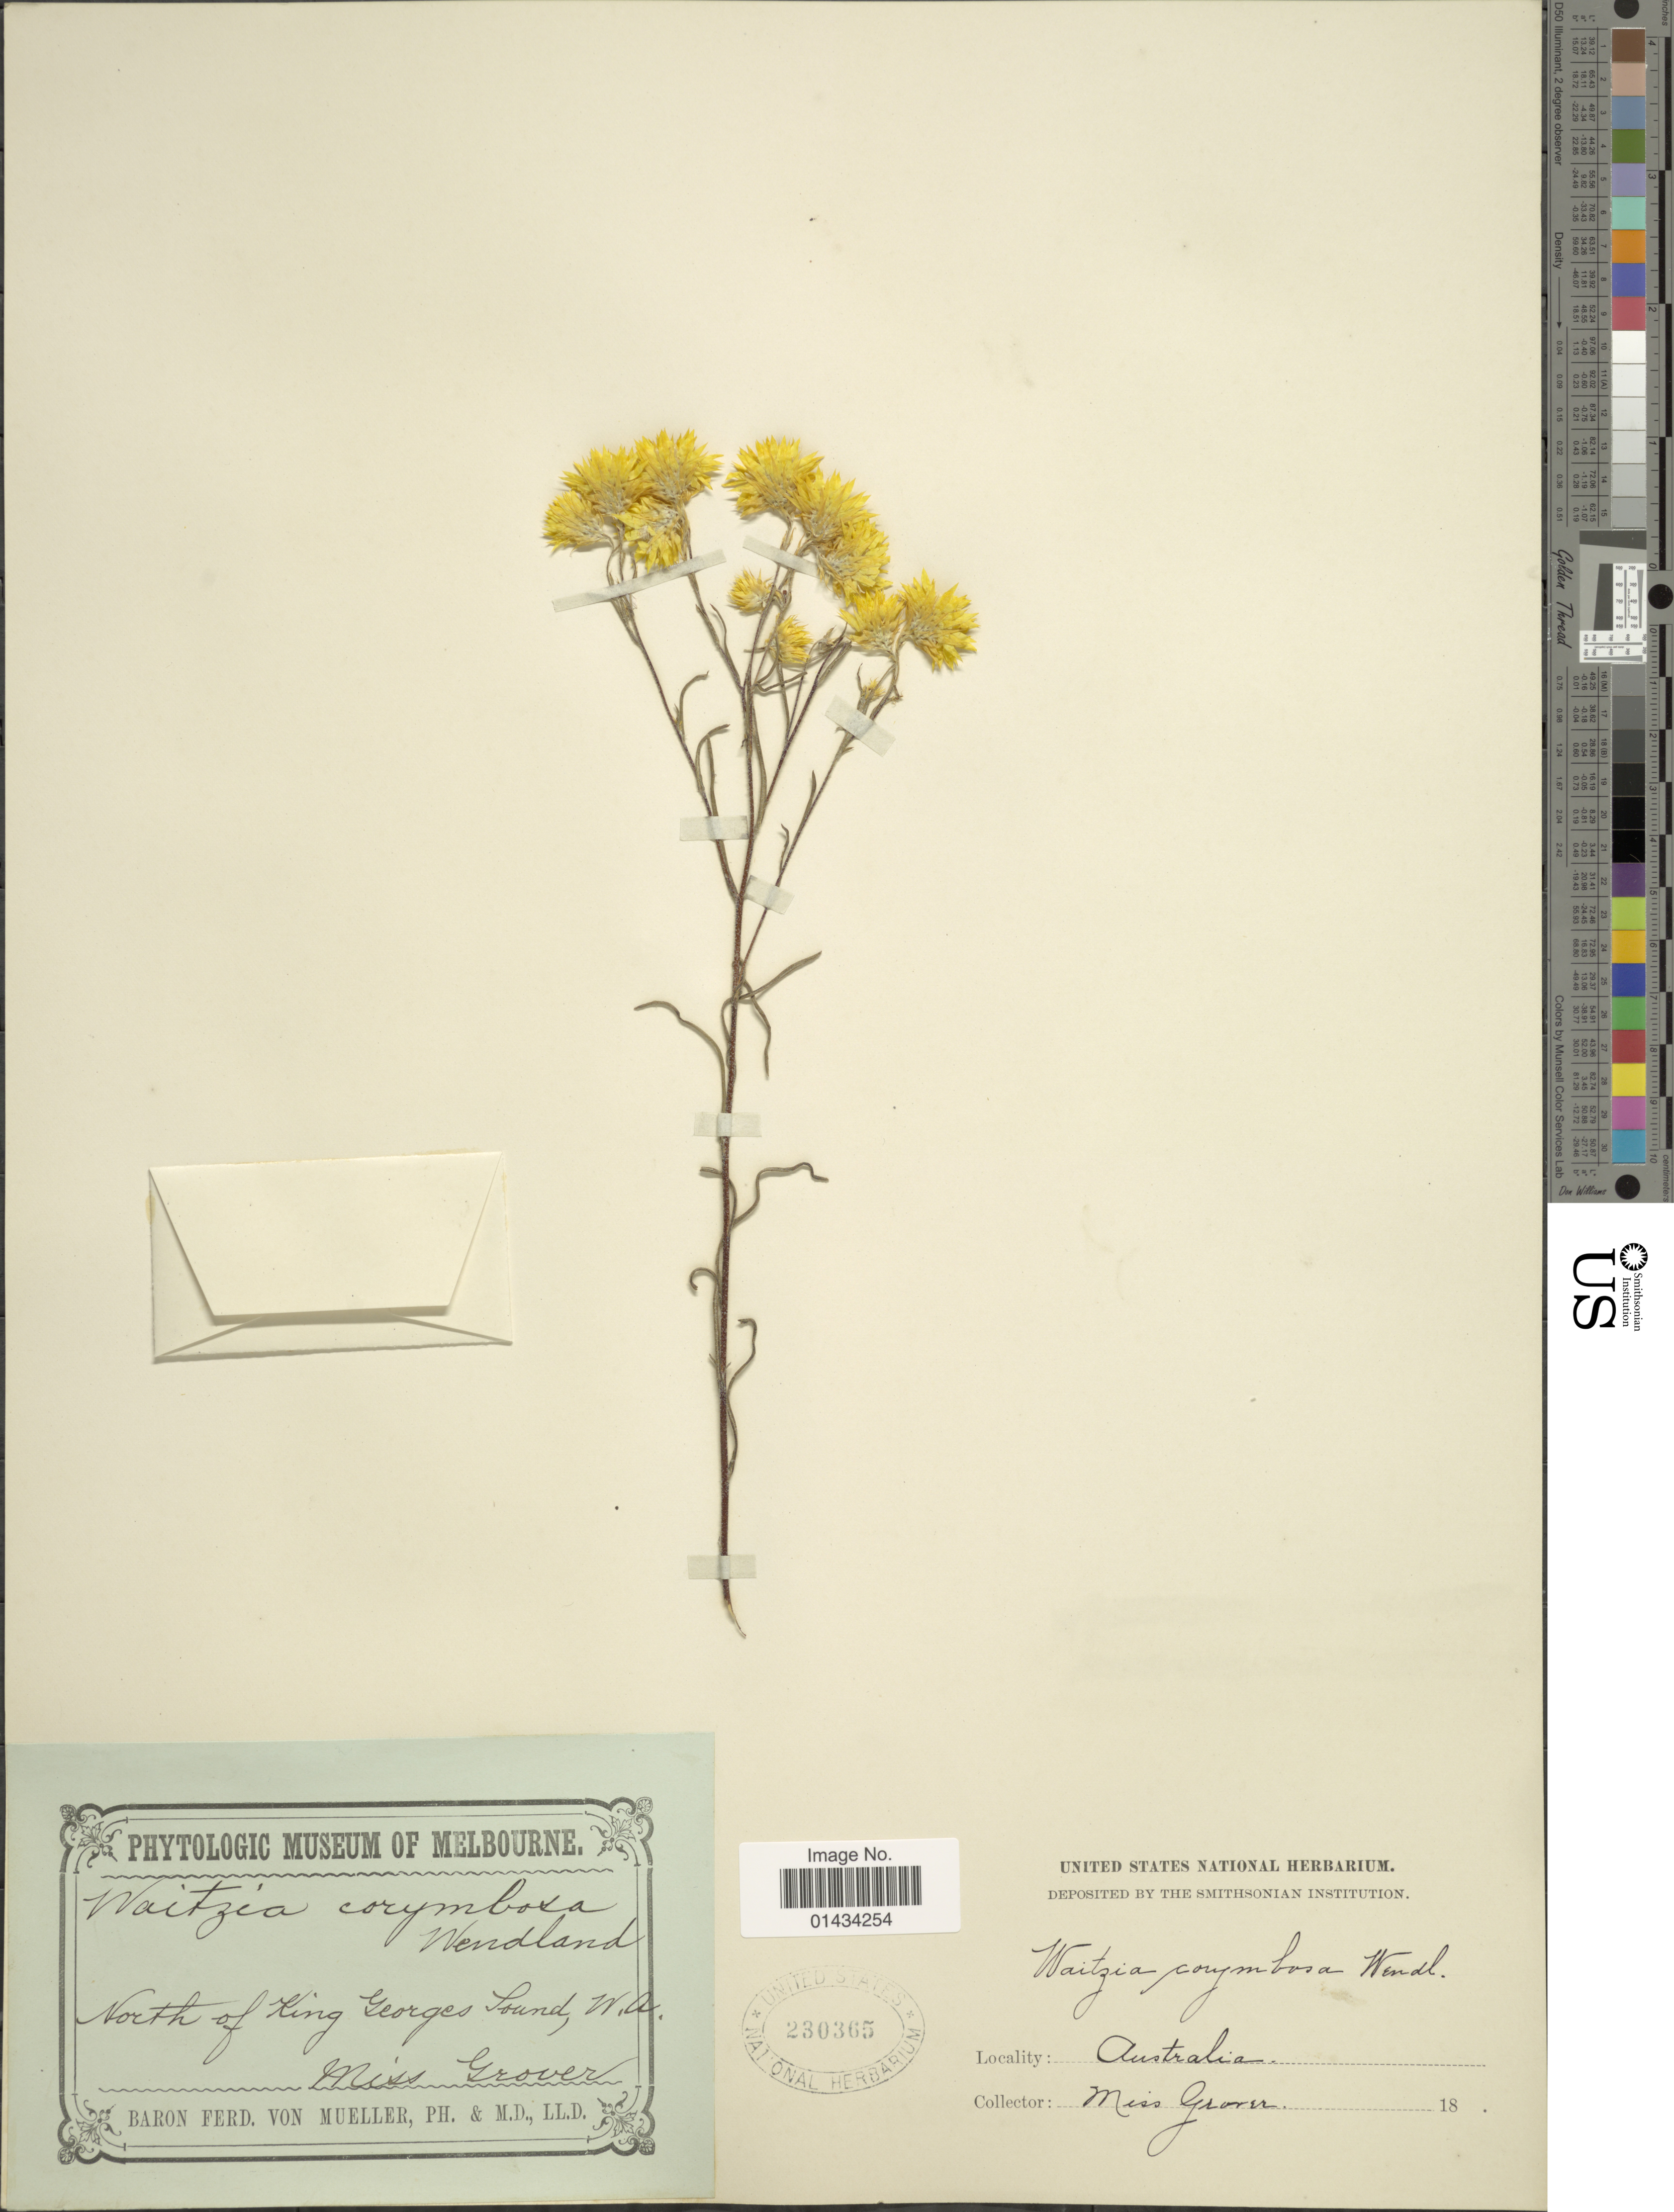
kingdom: Plantae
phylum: Tracheophyta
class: Magnoliopsida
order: Asterales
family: Asteraceae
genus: Waitzia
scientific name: Waitzia corymbosa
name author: J.C. Wendl.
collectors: -. Grover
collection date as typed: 18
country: Australia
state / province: Western Australia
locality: North of King Georges Sound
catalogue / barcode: US 230365